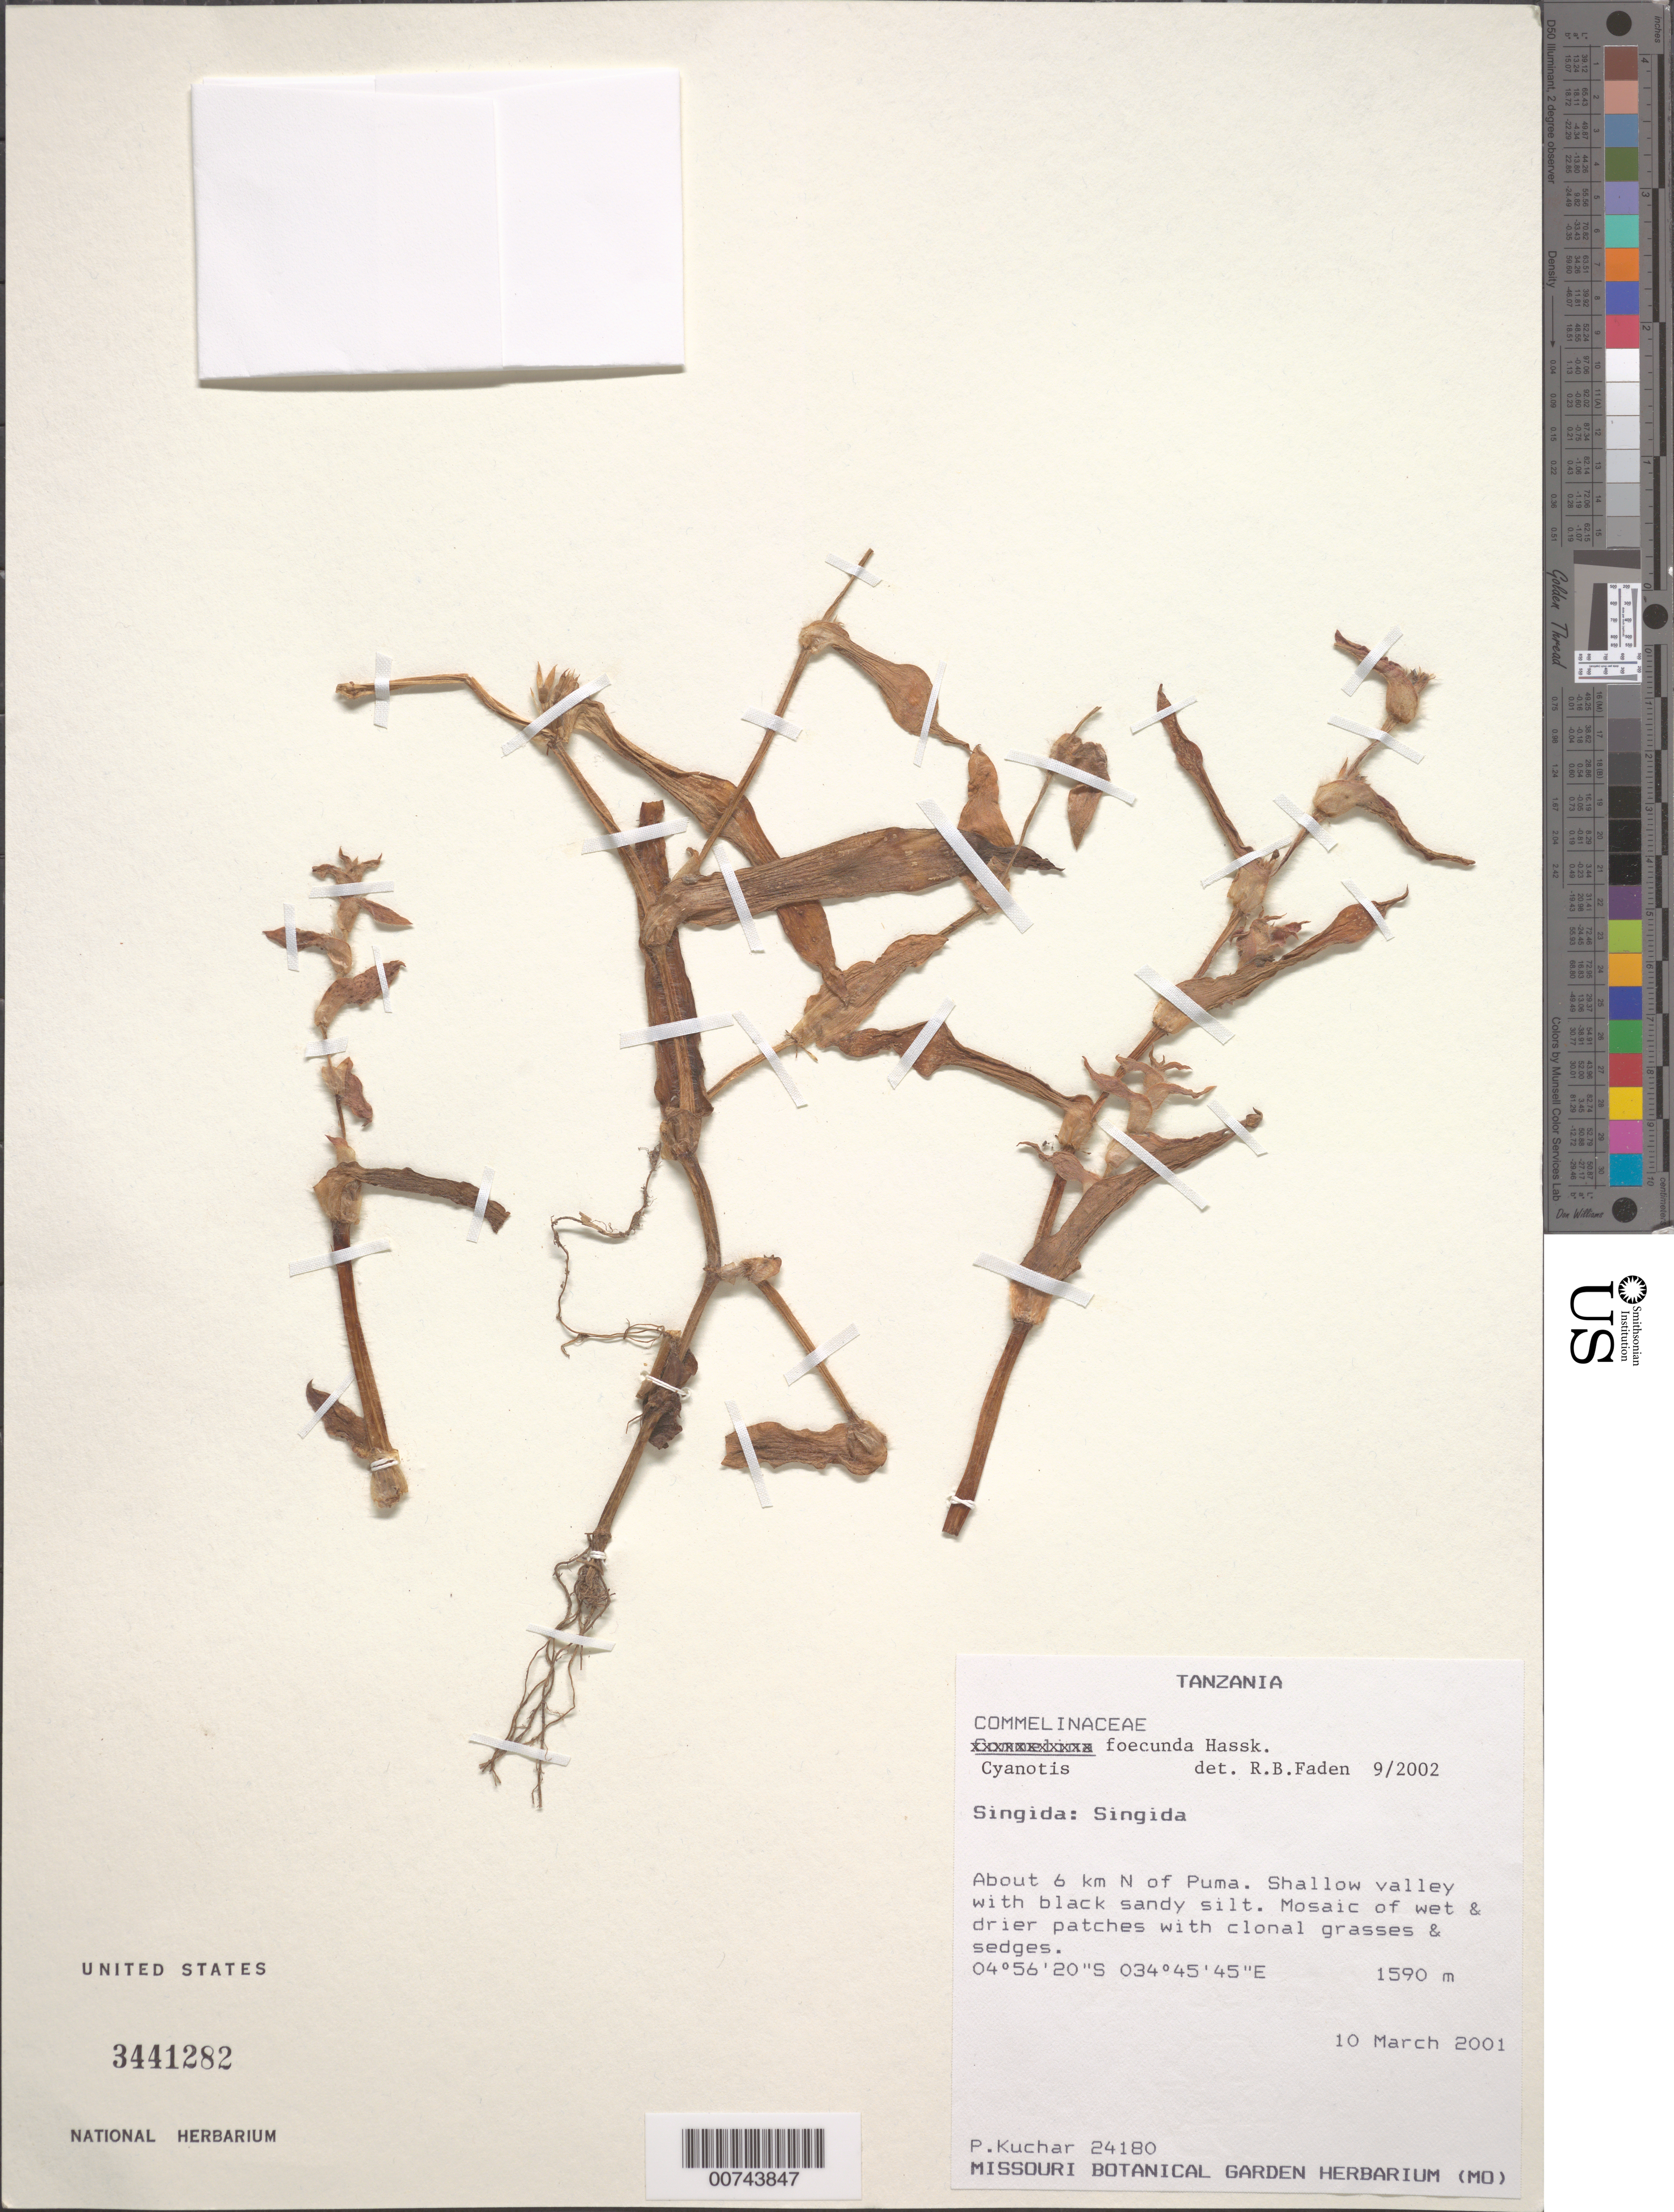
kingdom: Plantae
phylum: Tracheophyta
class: Liliopsida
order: Commelinales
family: Commelinaceae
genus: Cyanotis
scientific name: Cyanotis foecunda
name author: DC. ex Hassk.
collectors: P. Kuchar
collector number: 24180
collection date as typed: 10 Mar 2001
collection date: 2001-03-10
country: Tanzania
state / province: Singida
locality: N of Puma.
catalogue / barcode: US 3441282